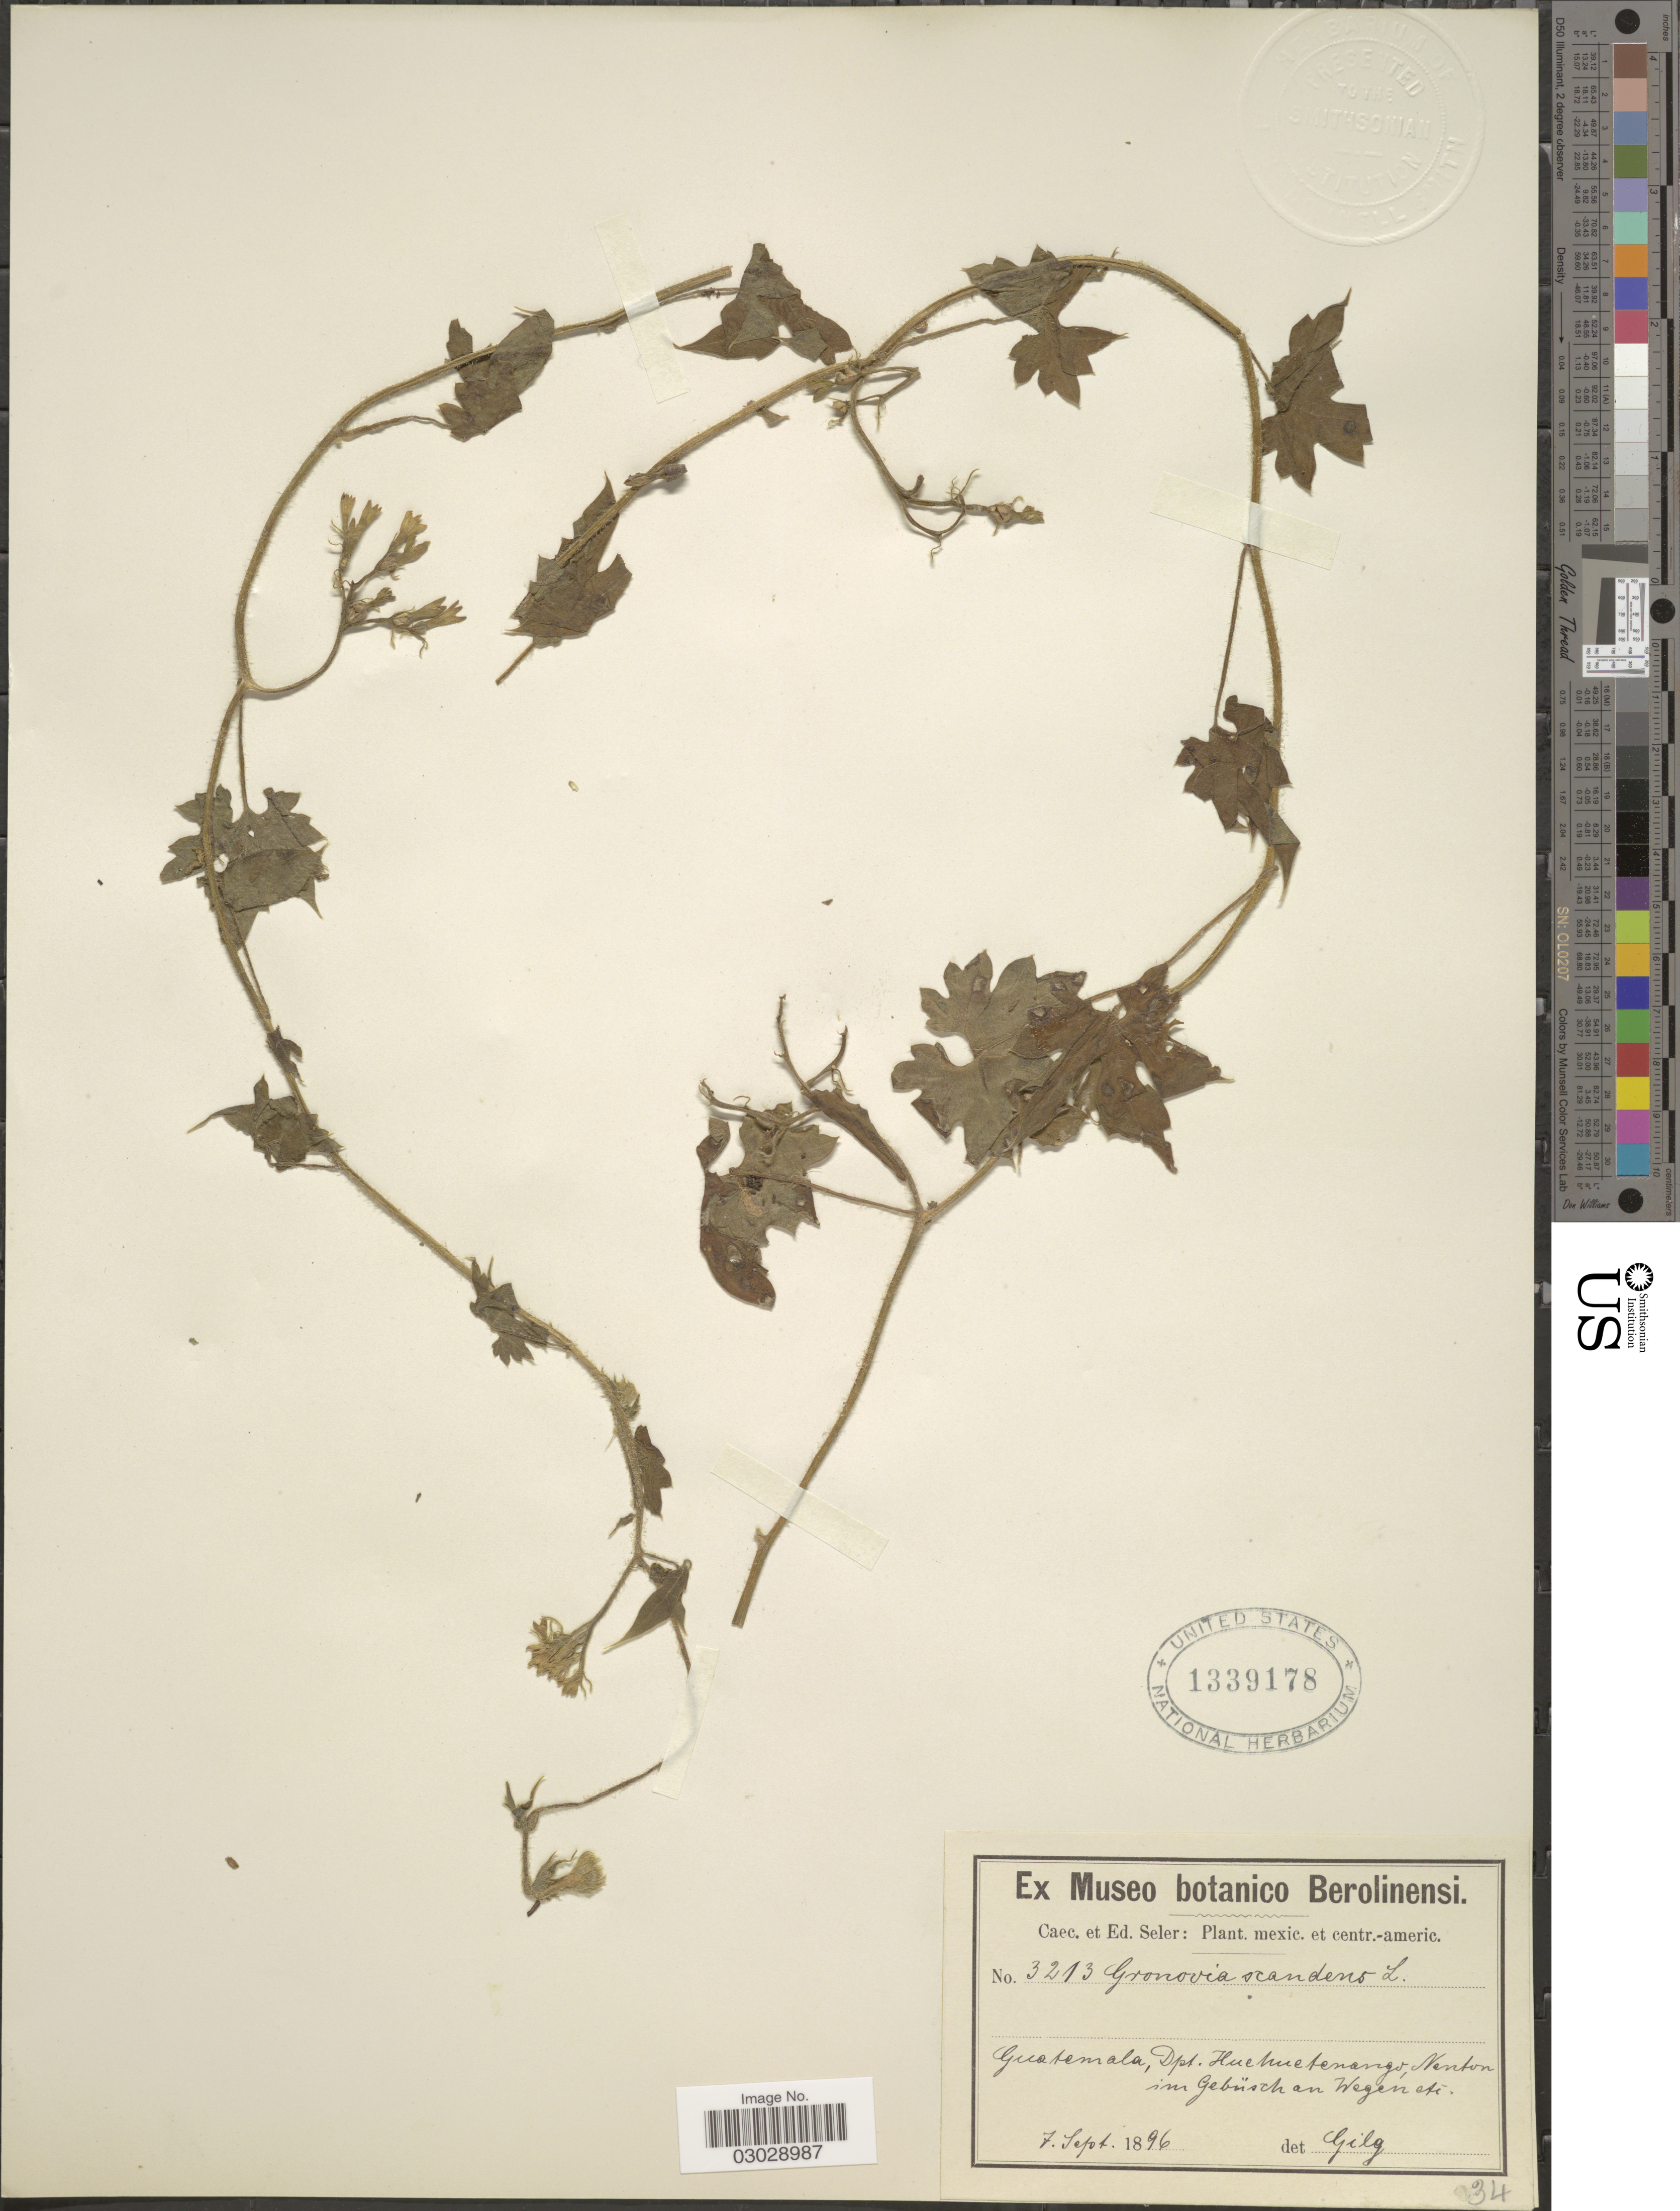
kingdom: Plantae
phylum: Tracheophyta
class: Magnoliopsida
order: Cornales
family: Loasaceae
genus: Gronovia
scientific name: Gronovia scandens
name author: L.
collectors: C. Seler & E. G. Seler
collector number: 3213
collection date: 1896-09-07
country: Guatemala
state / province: Huehuetenango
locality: Dpt. Huehuetenango, Nenton.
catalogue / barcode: US 1339178